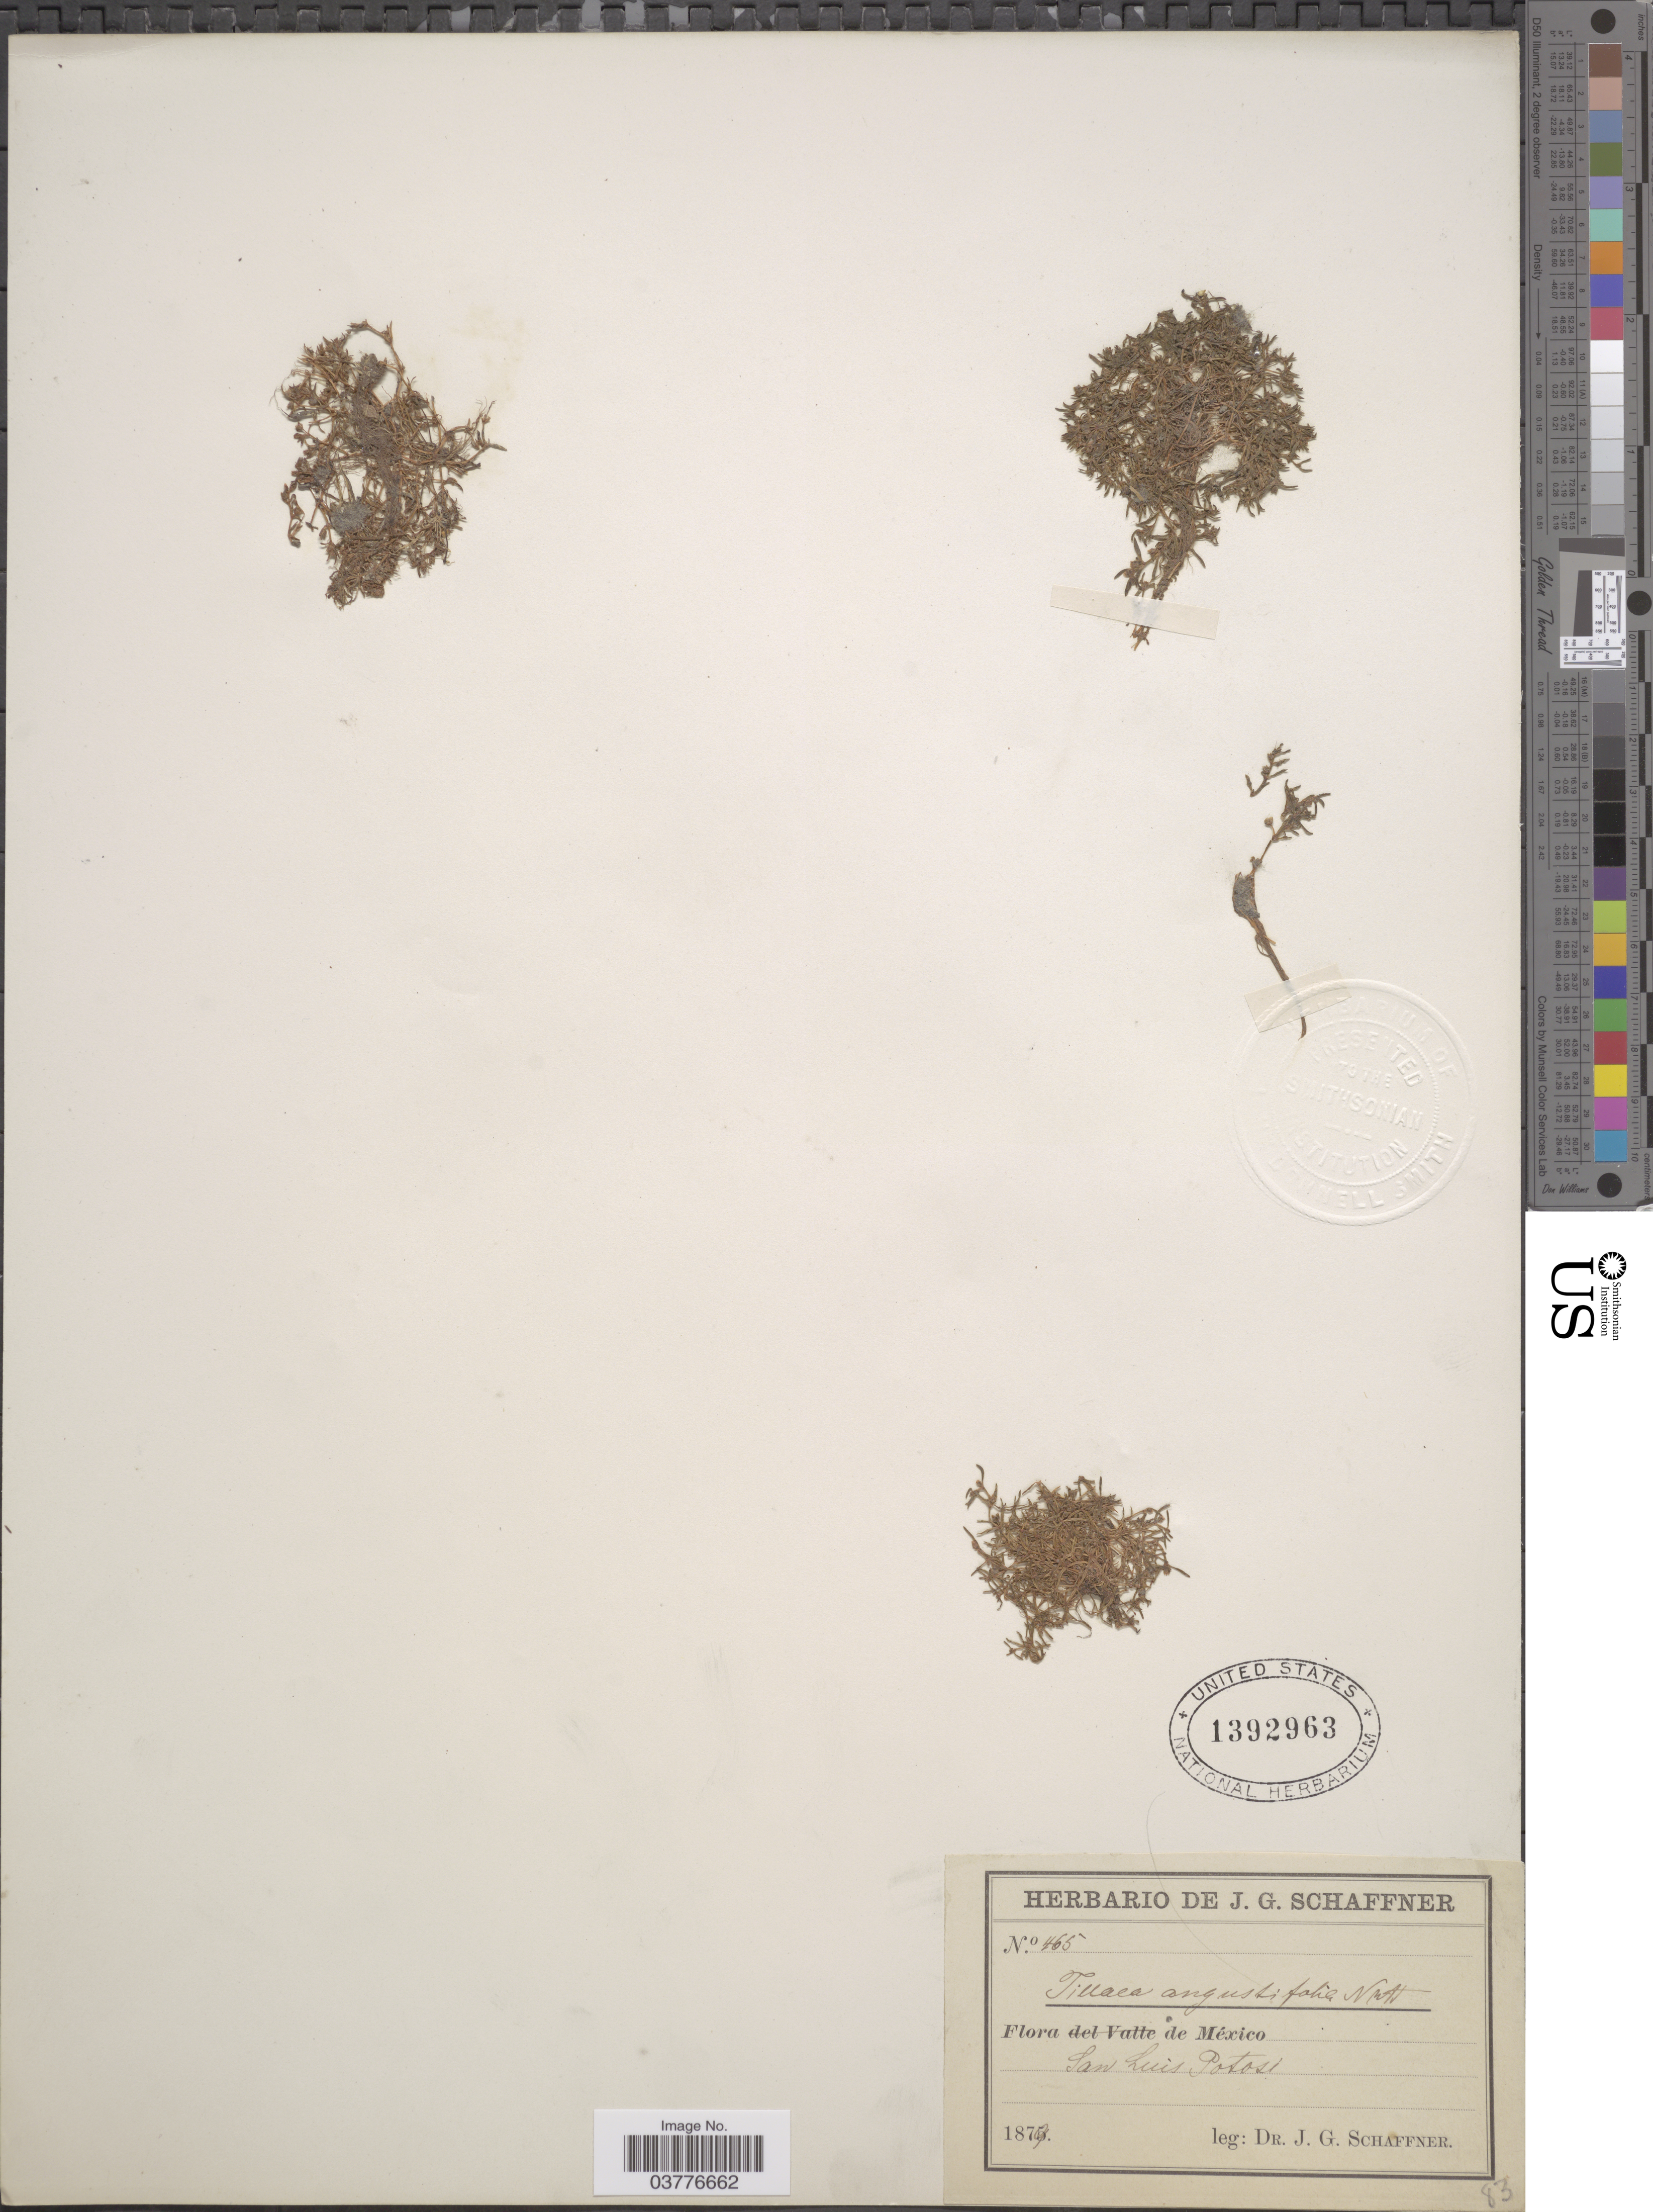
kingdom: Plantae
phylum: Tracheophyta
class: Magnoliopsida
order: Saxifragales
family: Crassulaceae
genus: Crassula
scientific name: Crassula aquatica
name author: (L.) Schönland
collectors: J. G. Schaffner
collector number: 465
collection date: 1879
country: Mexico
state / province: San Luis Potosí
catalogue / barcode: US 1392963